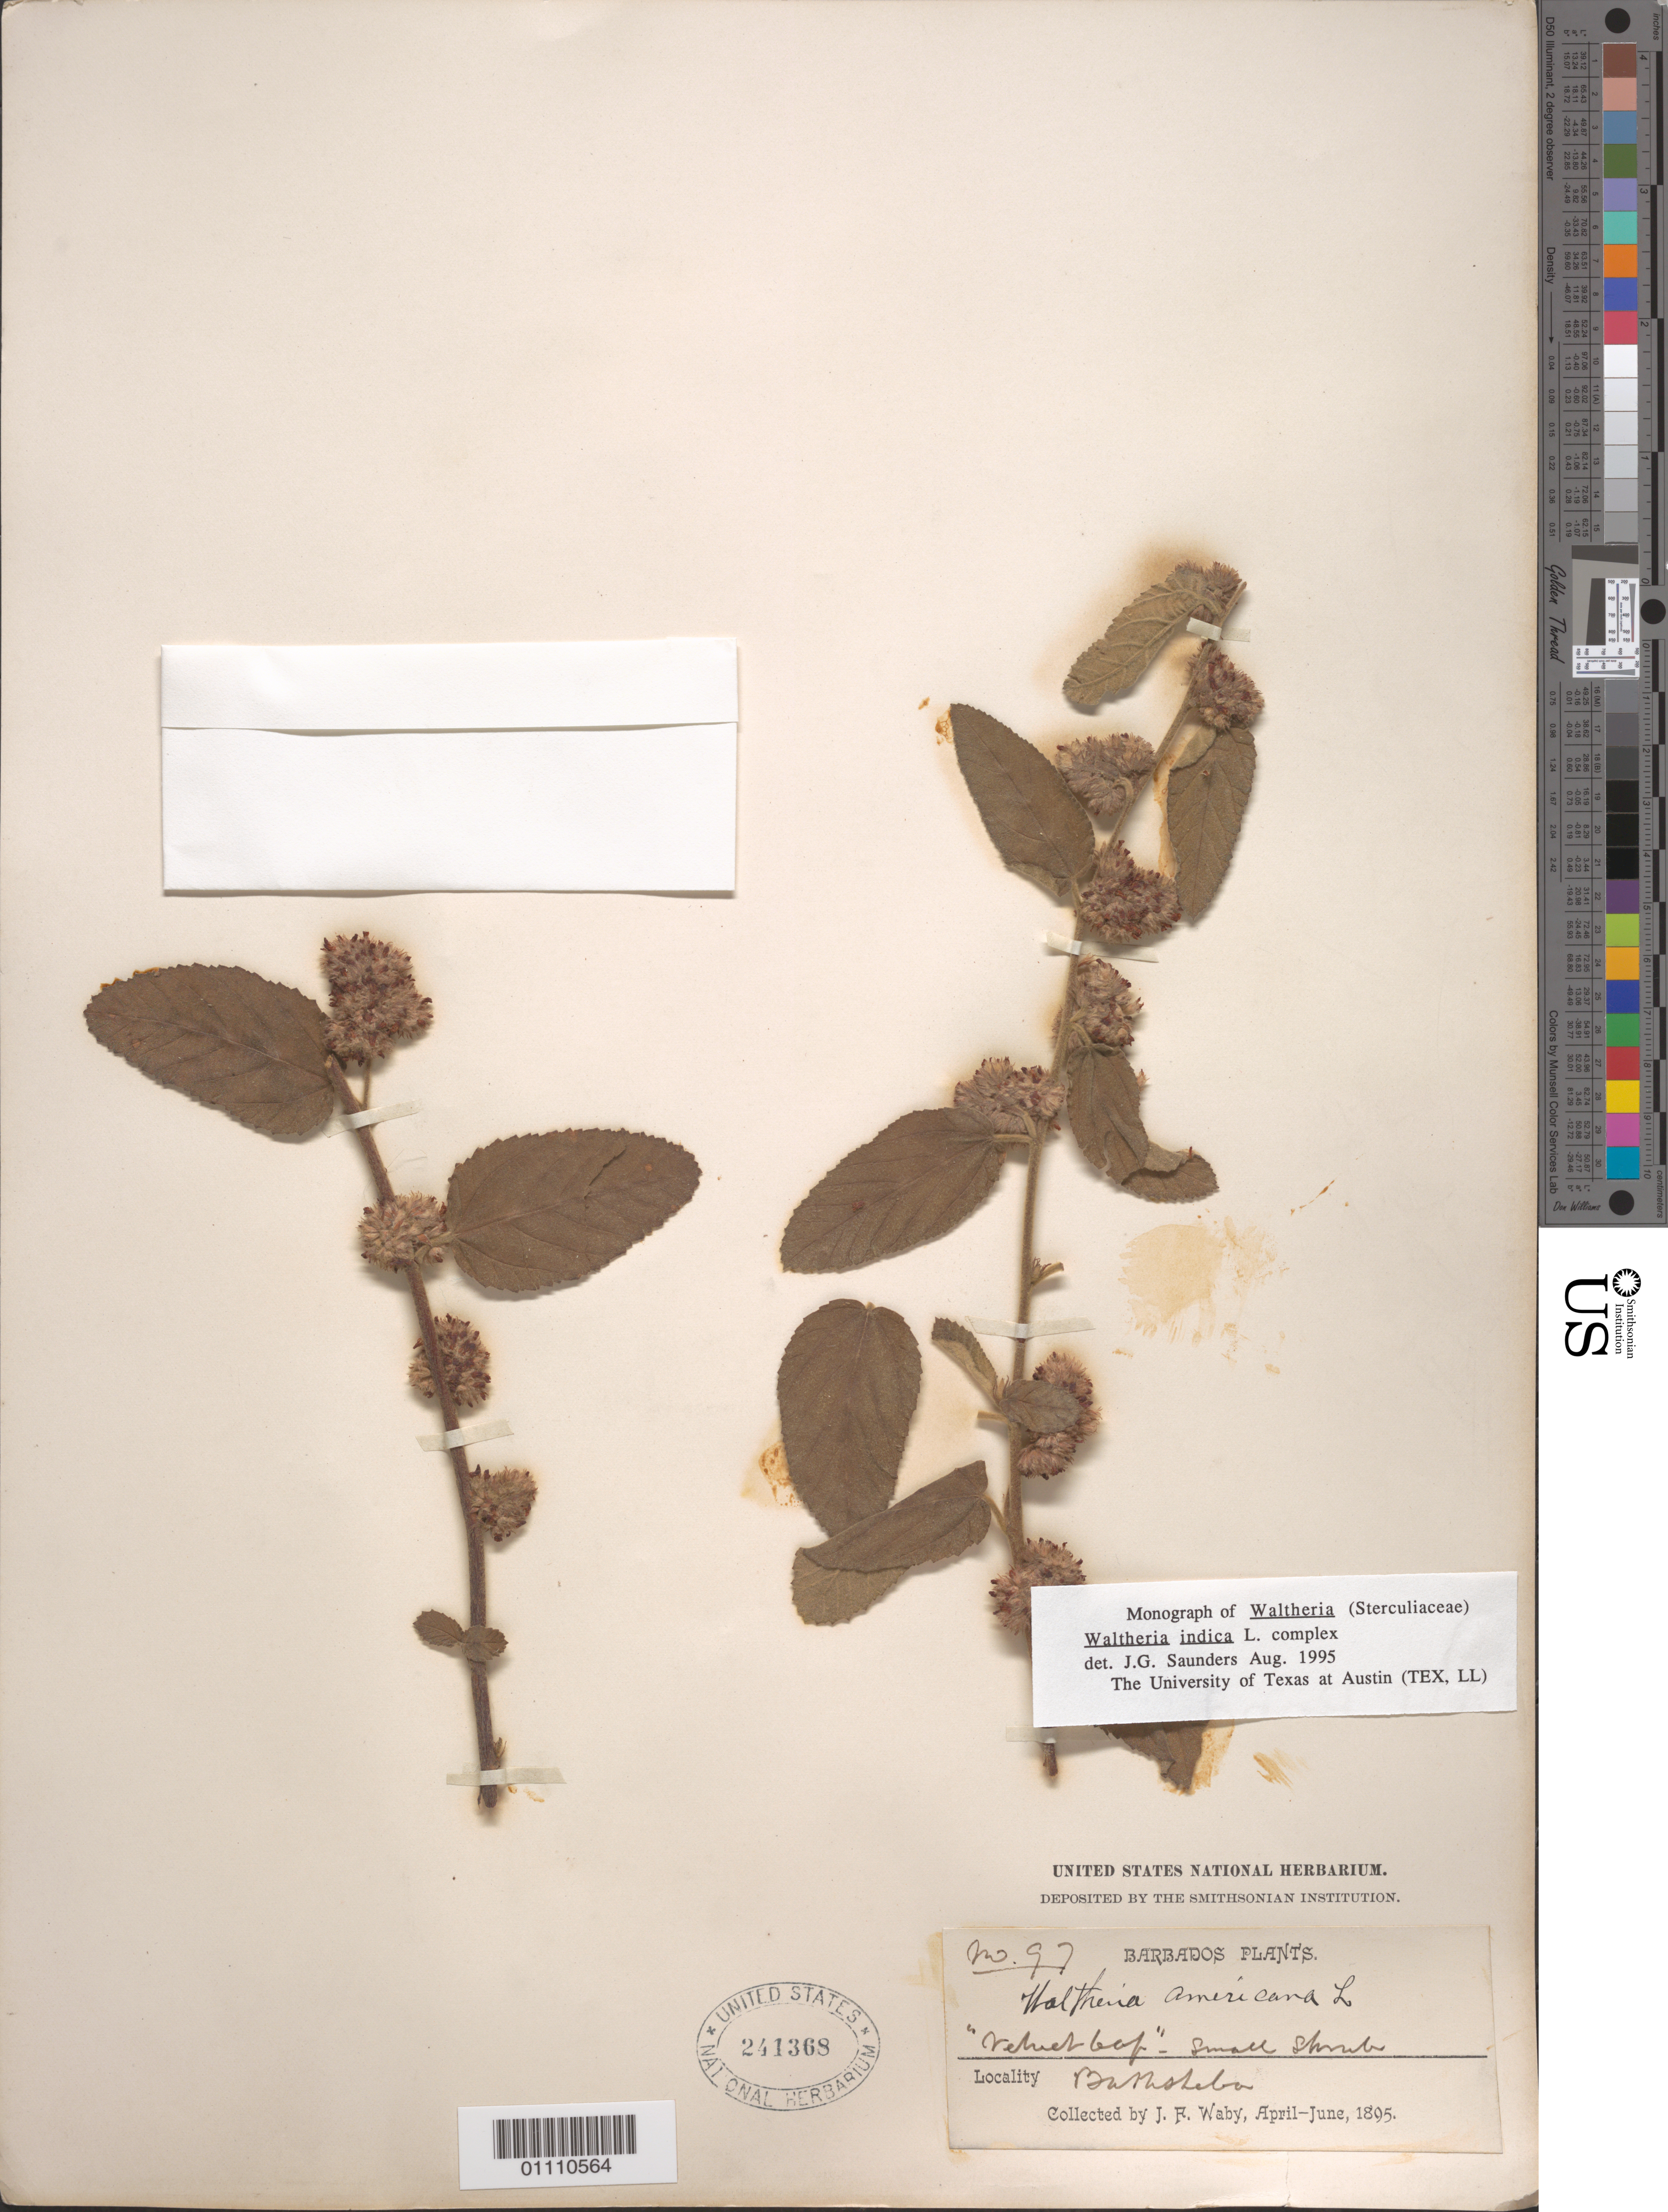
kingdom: Plantae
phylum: Tracheophyta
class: Magnoliopsida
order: Malvales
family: Malvaceae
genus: Waltheria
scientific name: Waltheria indica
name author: L.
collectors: J. Waby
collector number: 97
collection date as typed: Apr 1895 to -- Jun 1895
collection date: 1895-04/1895-06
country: Barbados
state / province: Saint Joseph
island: Barbados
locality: Bathsheba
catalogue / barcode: US 241368